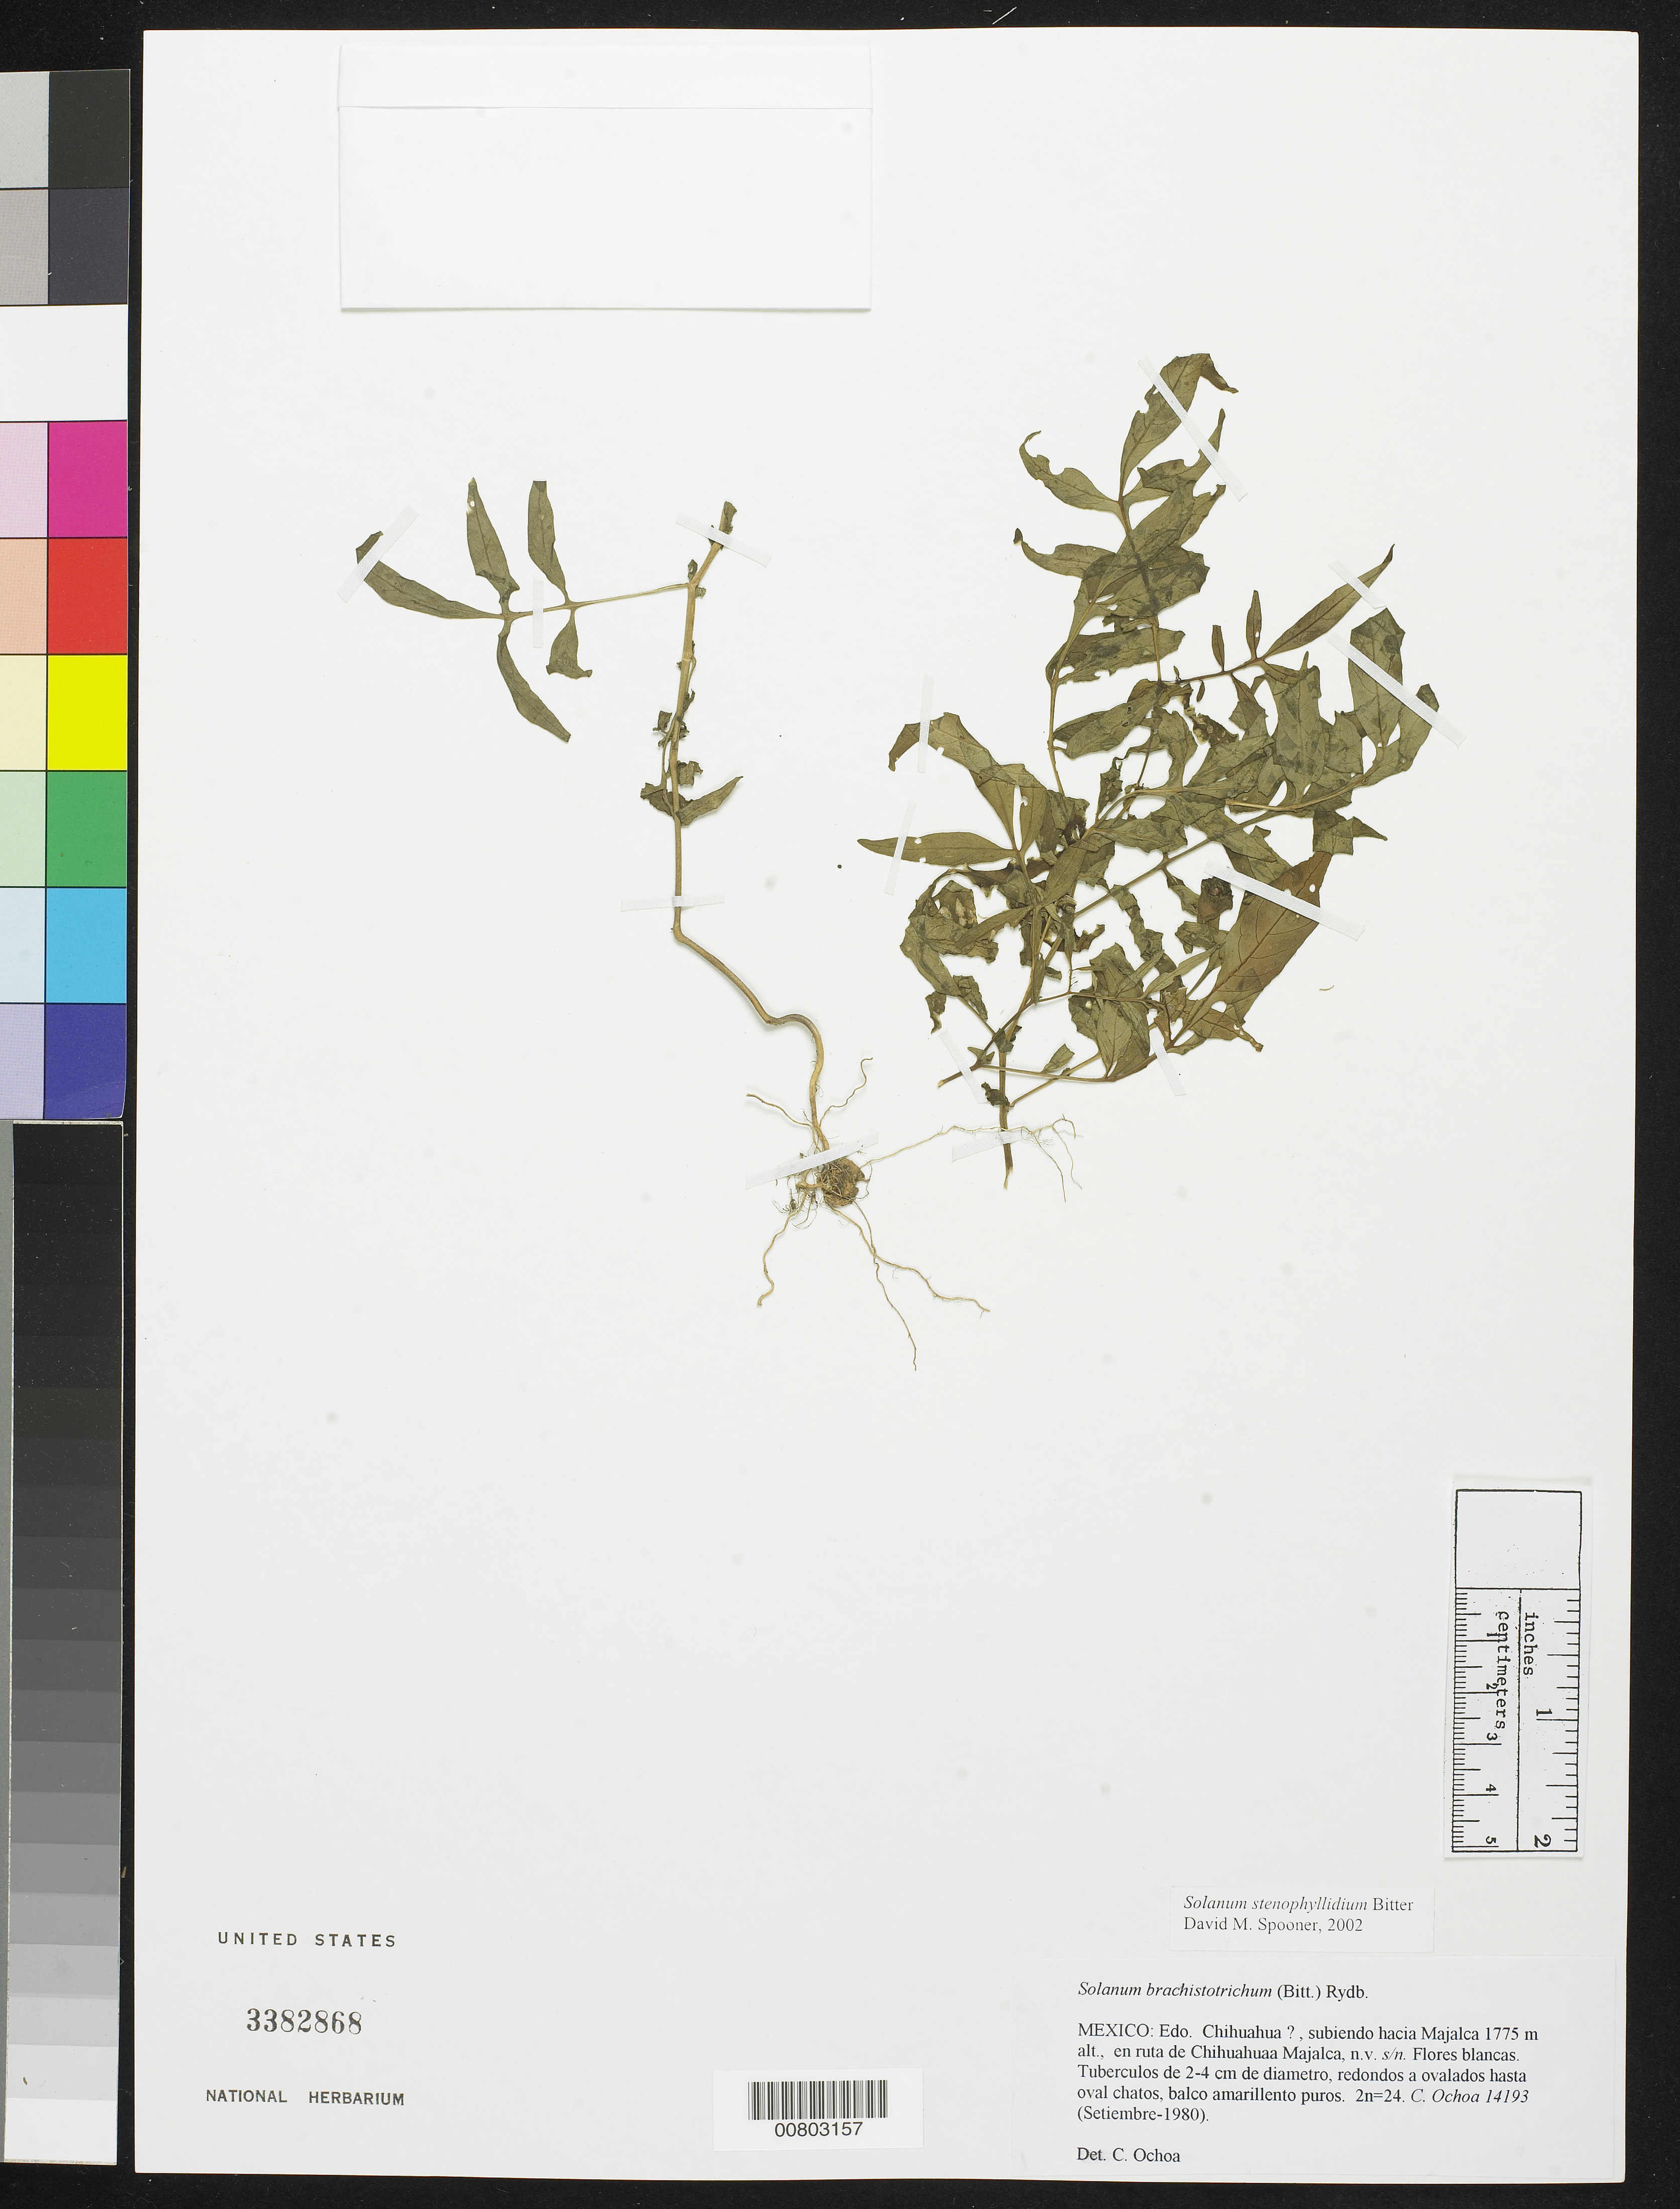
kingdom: Plantae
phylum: Tracheophyta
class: Magnoliopsida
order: Solanales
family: Solanaceae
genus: Solanum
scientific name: Solanum stenophyllidium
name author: Bitter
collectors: C. Ochoa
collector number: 14193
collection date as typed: Sep 1980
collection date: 1980-09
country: Mexico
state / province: Chihuahua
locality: Subiendo hacia Majalca, en ruta de Chihuahua a Majalca, Chihuahua.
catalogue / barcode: US 3382868